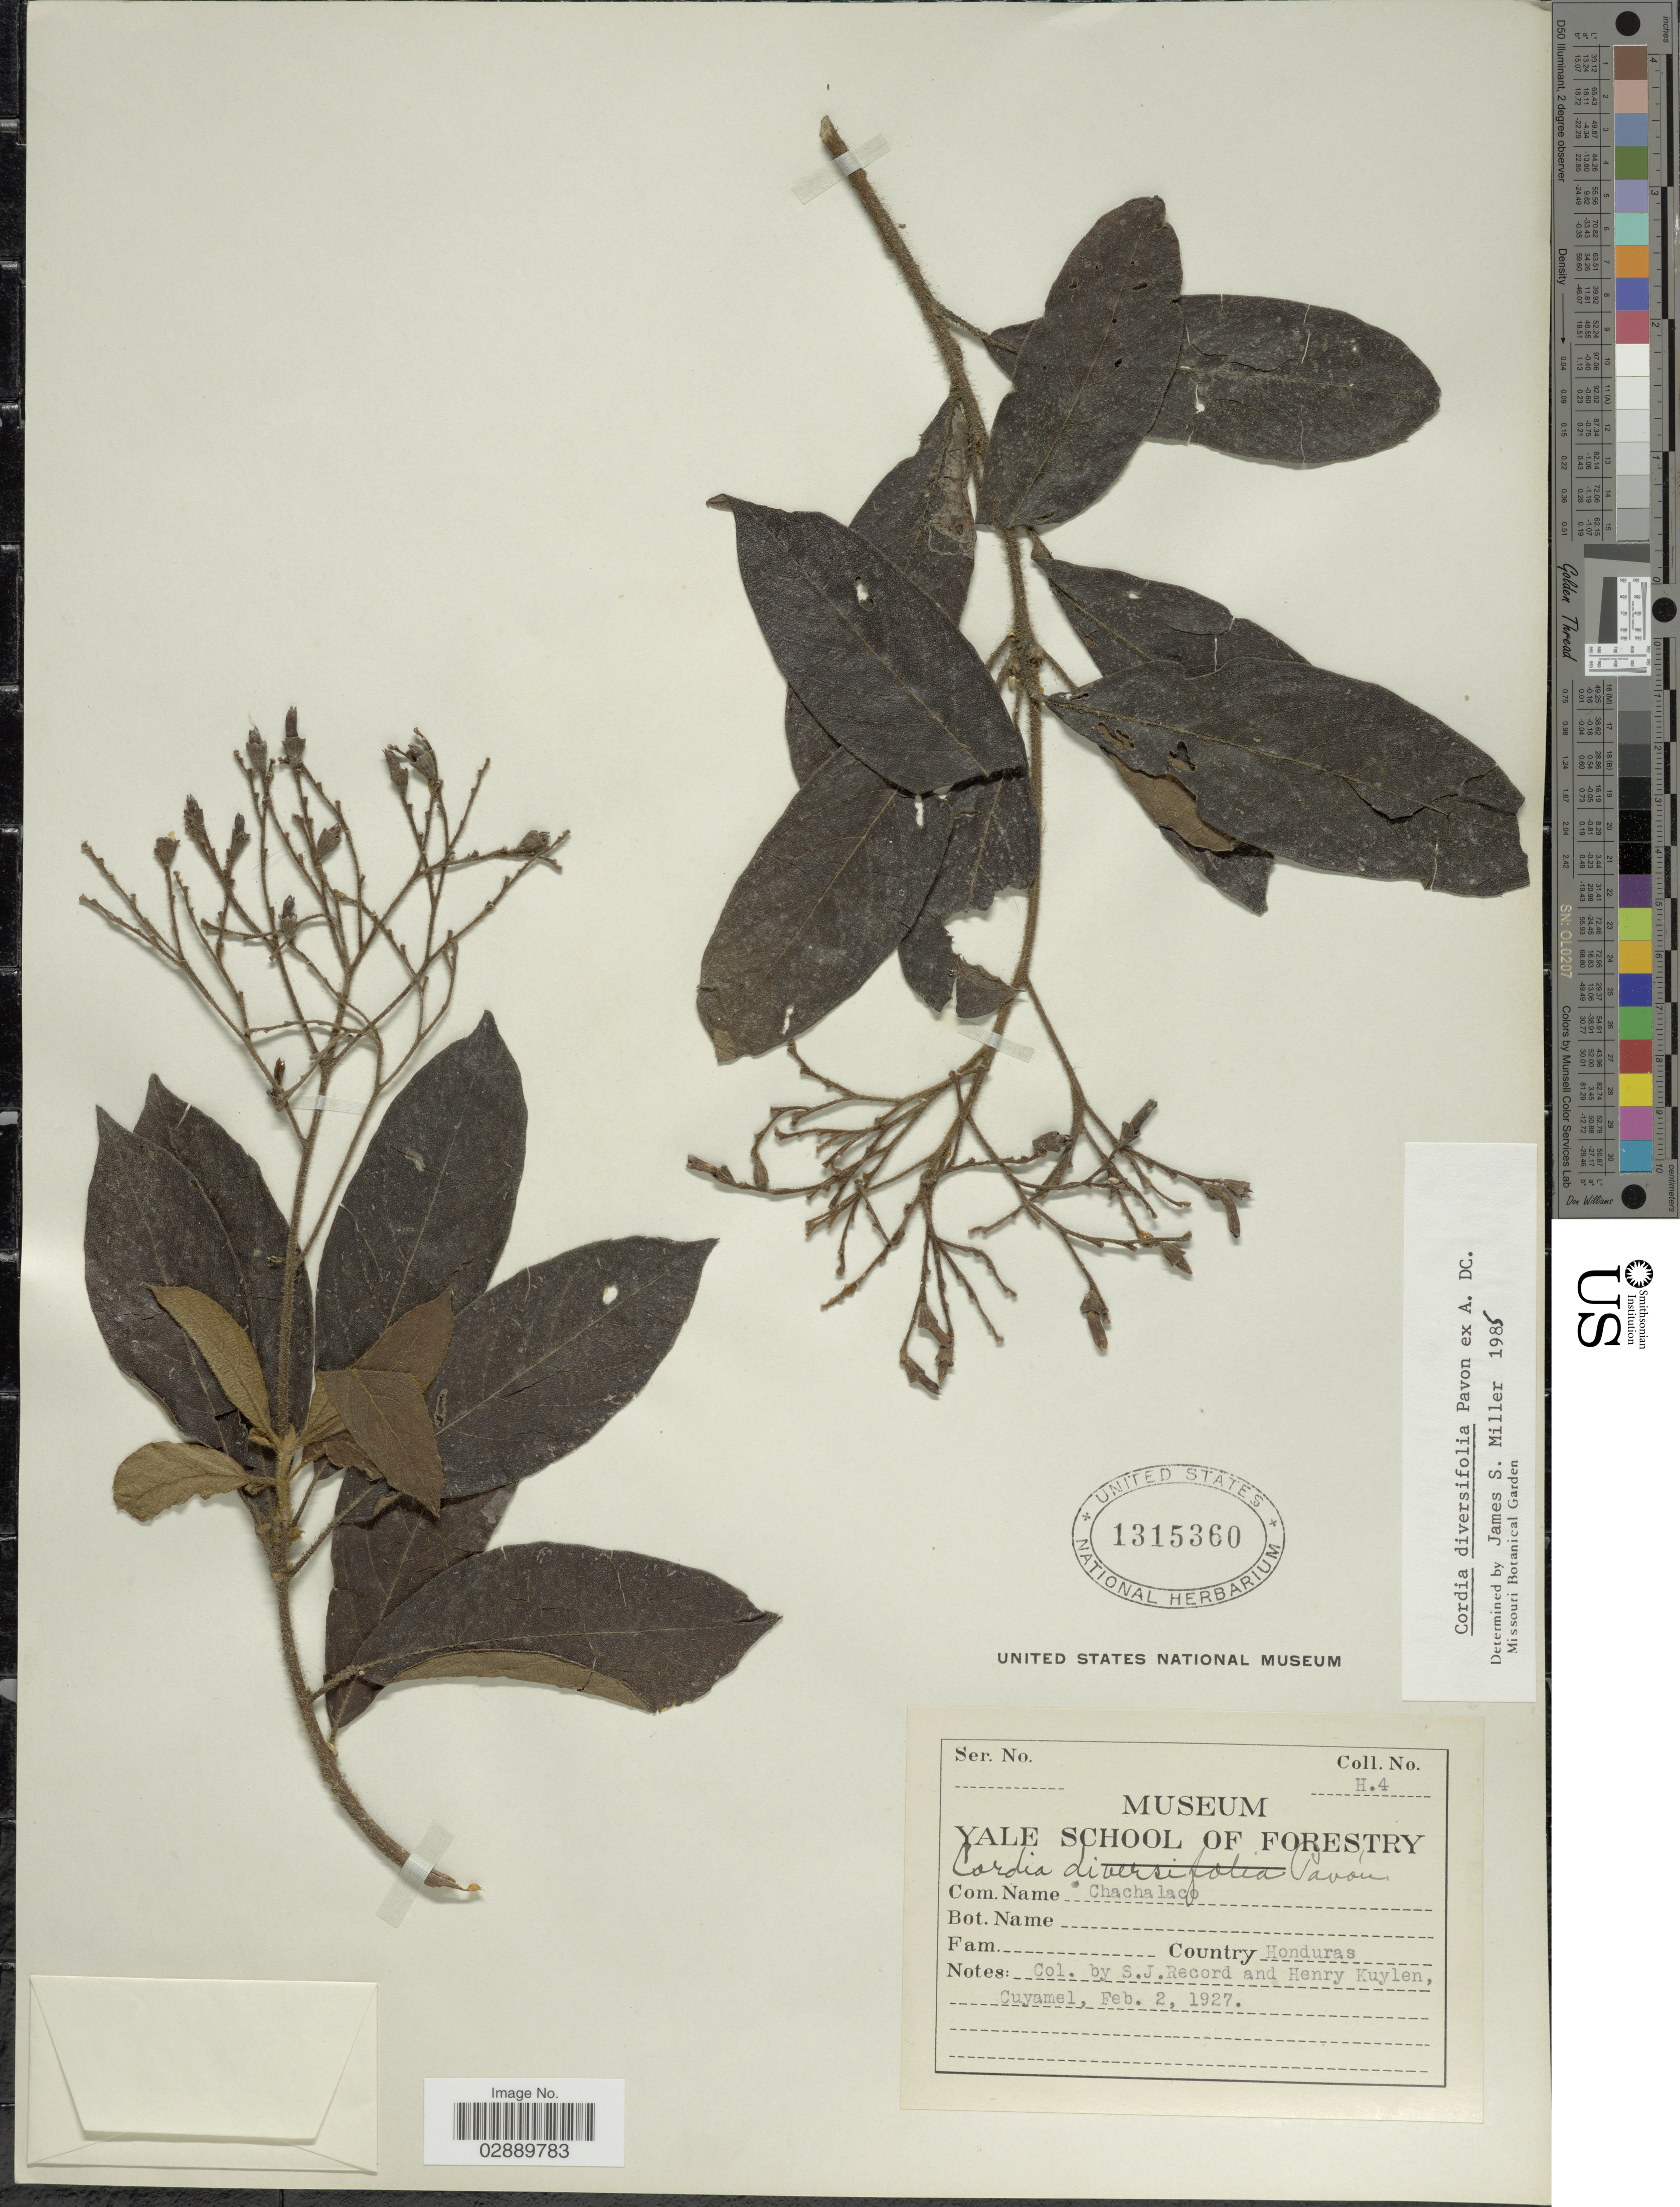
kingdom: Plantae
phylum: Tracheophyta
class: Magnoliopsida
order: Boraginales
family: Cordiaceae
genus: Cordia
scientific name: Cordia diversifolia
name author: Pav. ex DC.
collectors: S. J. Record & H. Kuylen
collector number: H.4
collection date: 1927-02-02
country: Honduras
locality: Cuyamel.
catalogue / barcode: US 1315360